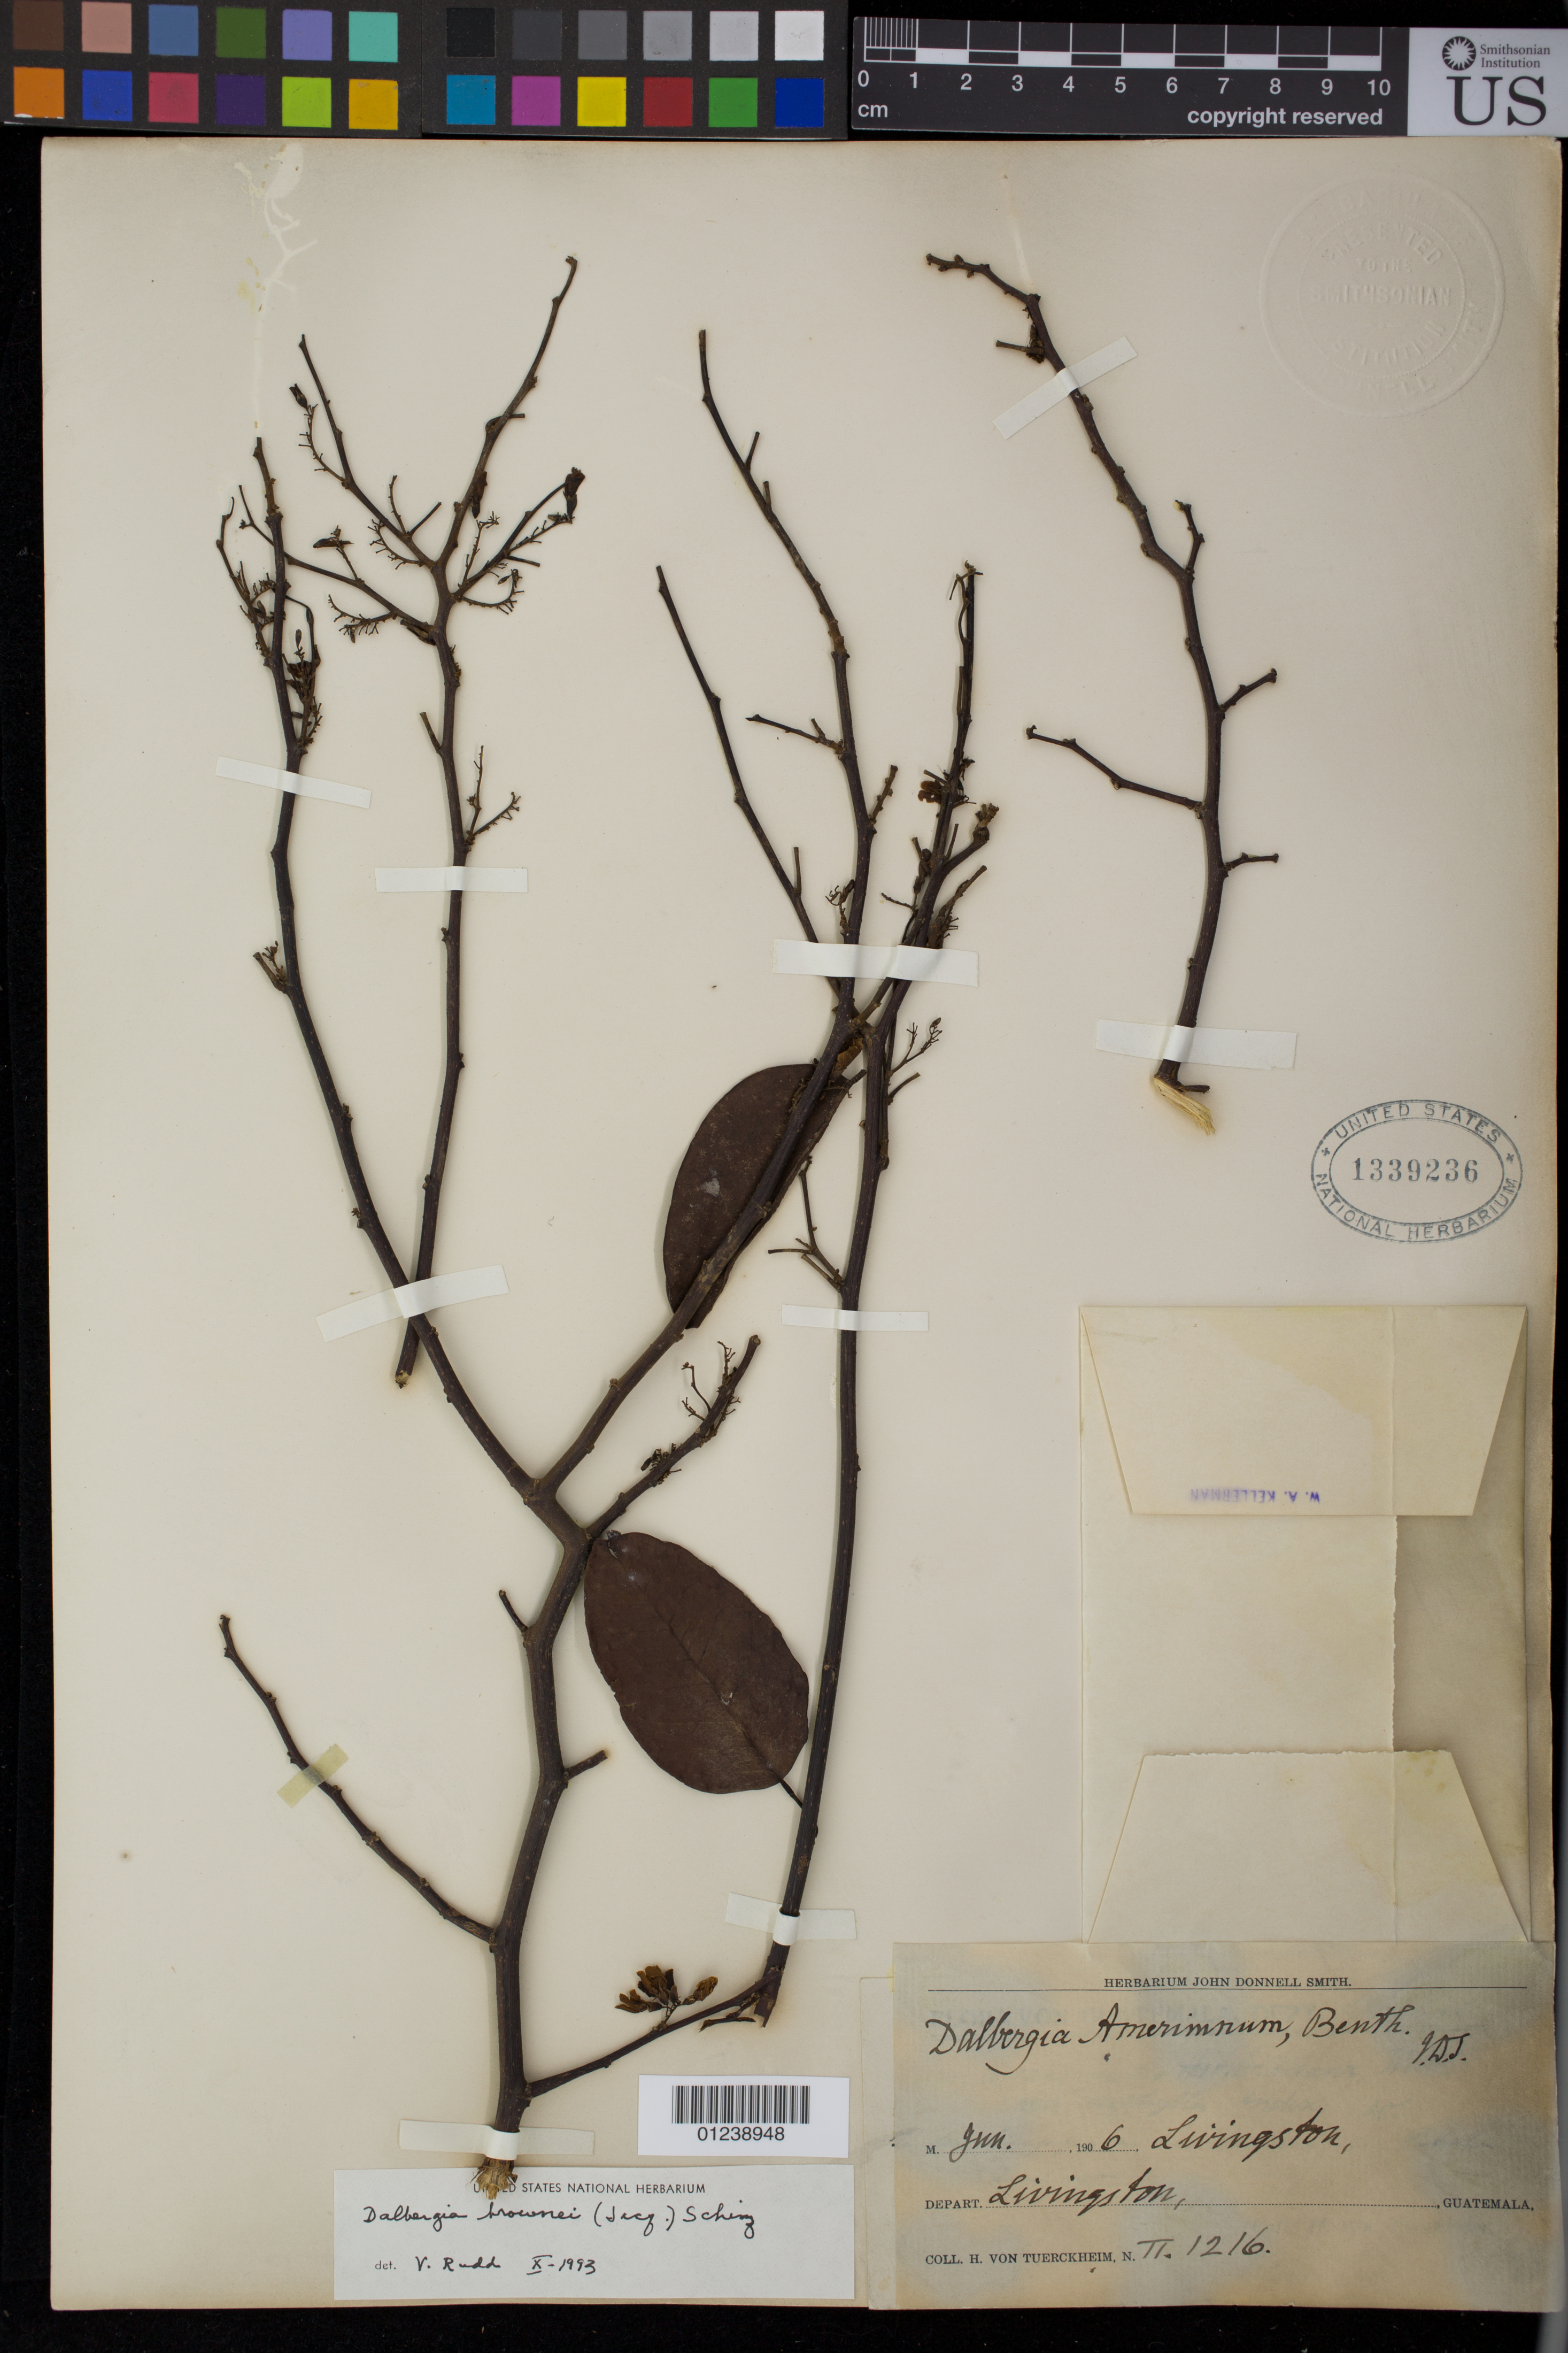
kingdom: Plantae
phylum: Tracheophyta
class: Magnoliopsida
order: Fabales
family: Fabaceae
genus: Dalbergia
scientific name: Dalbergia brownei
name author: (Jacq.) Schinz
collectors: H. von Türckheim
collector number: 1216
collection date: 1906-06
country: Guatemala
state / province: Izabal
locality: Livingston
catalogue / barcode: US 1339236